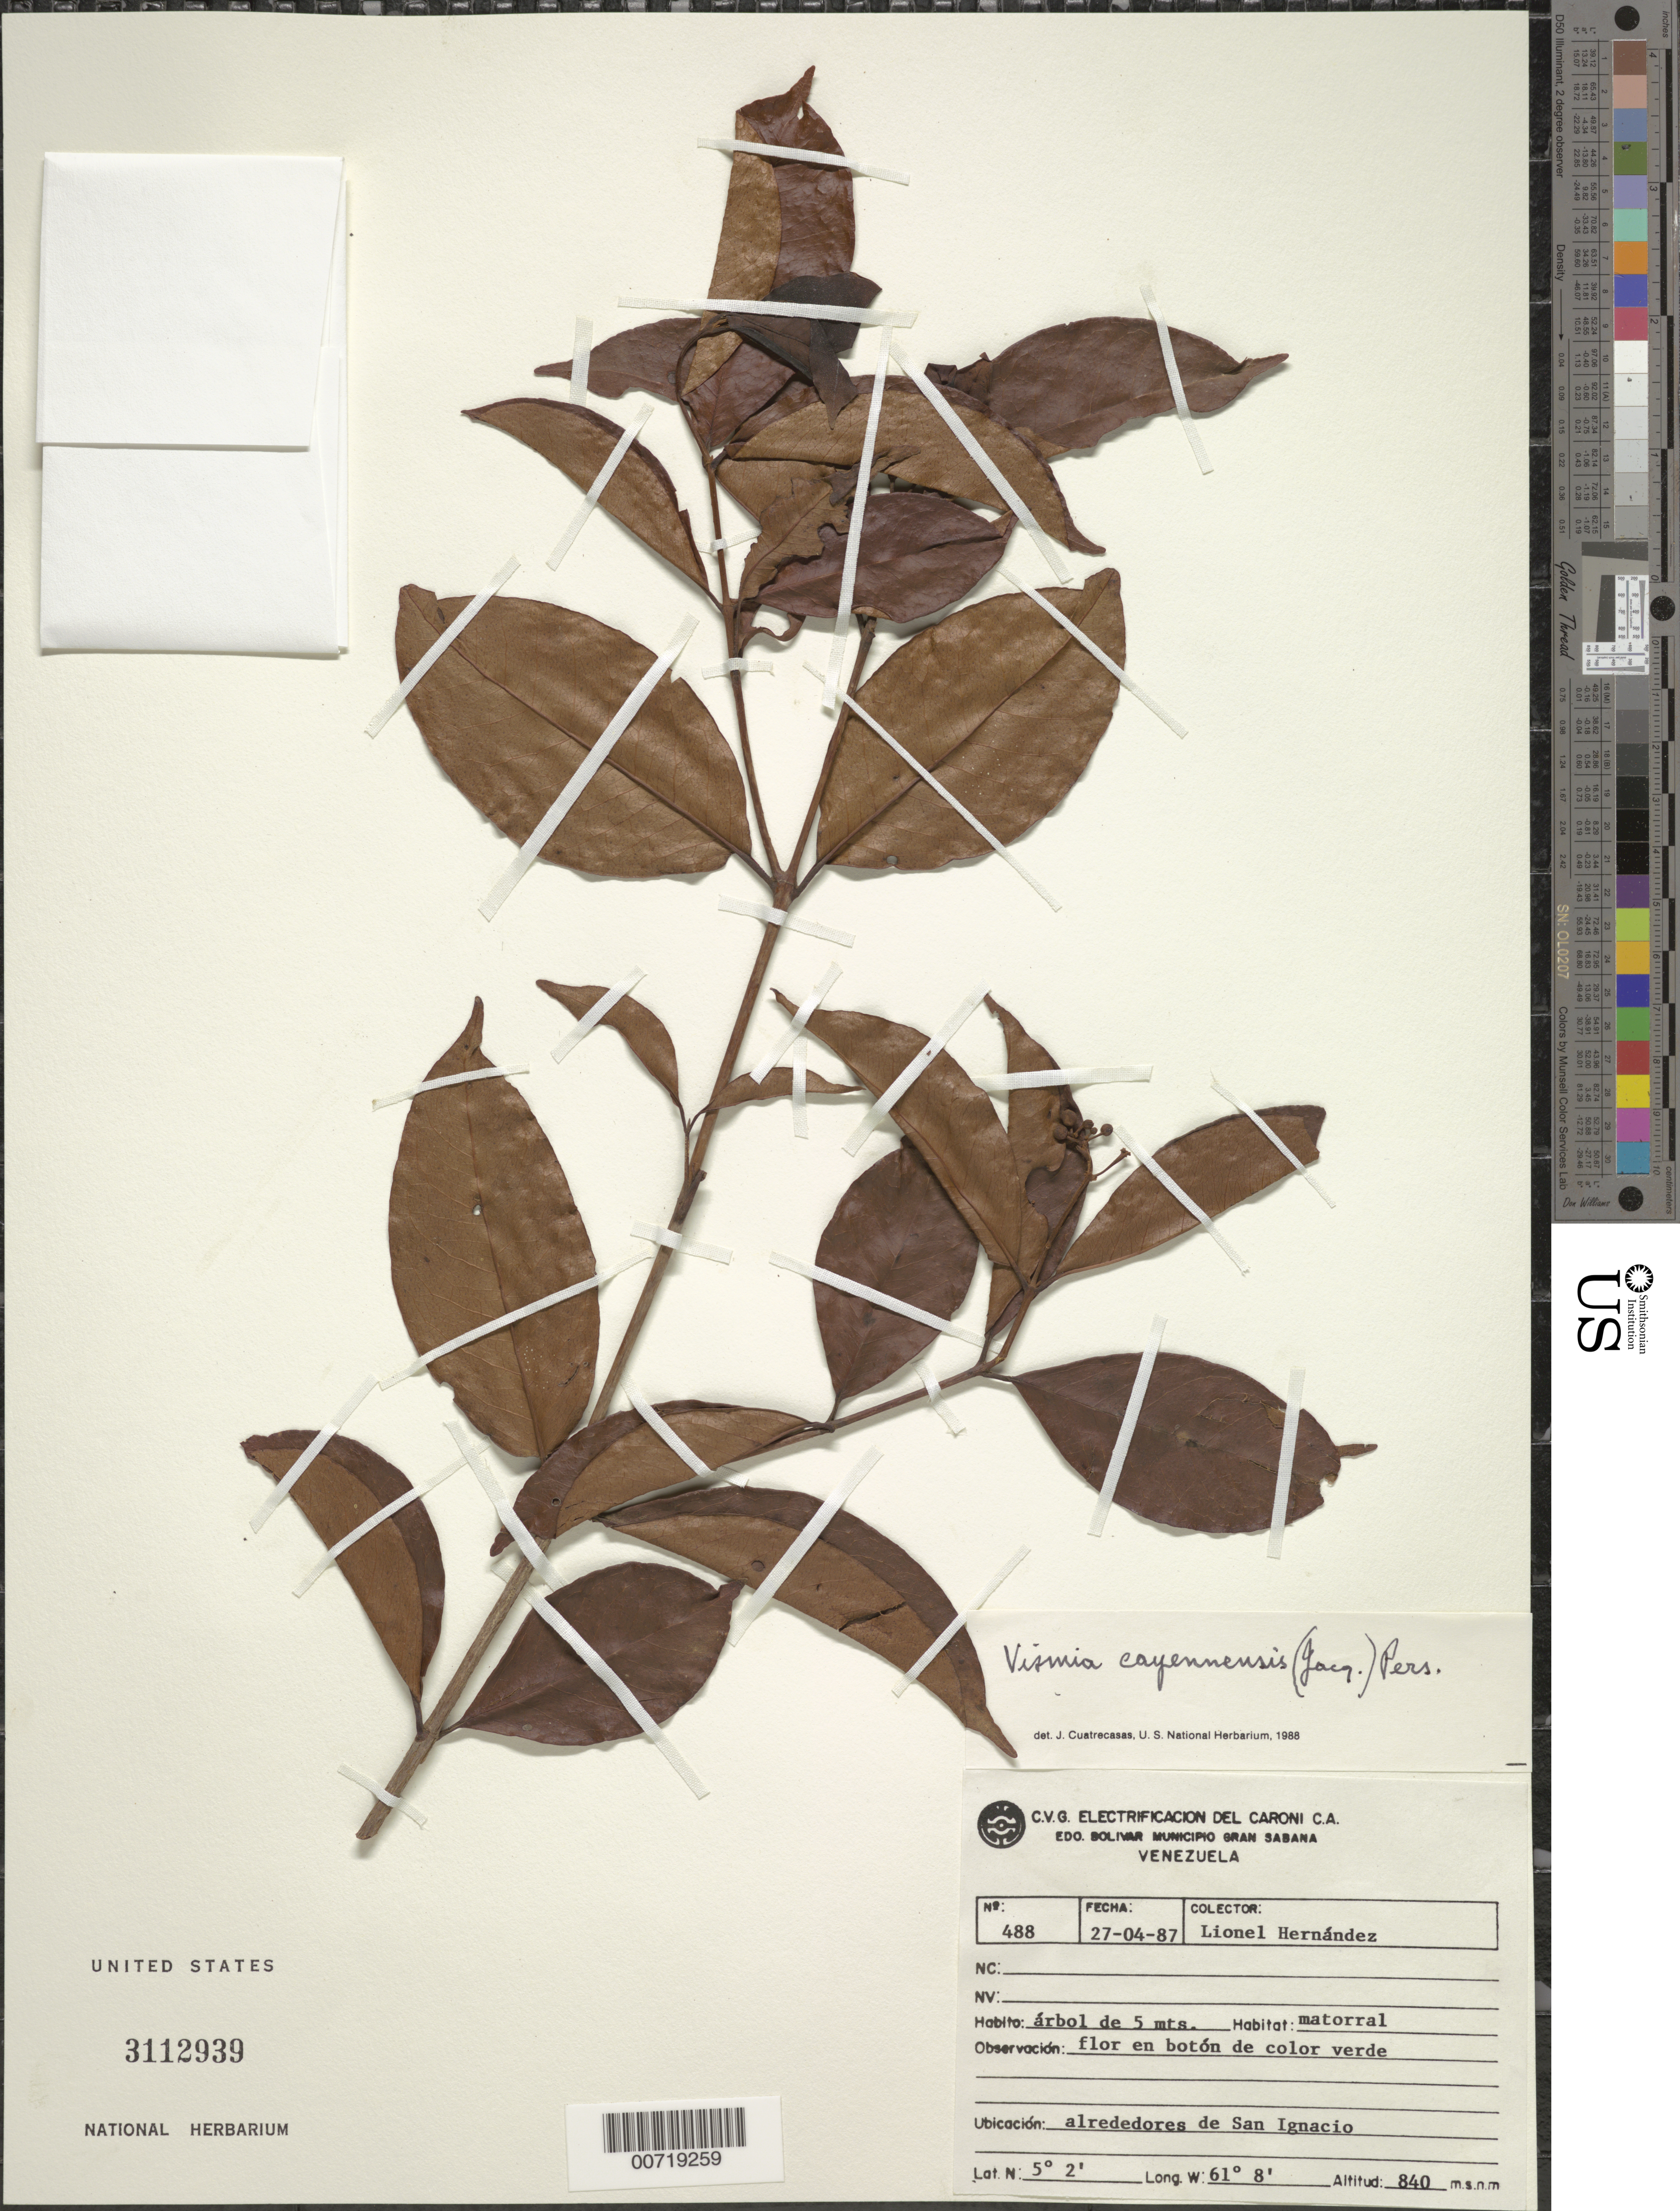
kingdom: Plantae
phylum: Tracheophyta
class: Magnoliopsida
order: Malpighiales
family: Hypericaceae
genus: Vismia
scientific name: Vismia cayennensis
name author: (Jacq.) Pers.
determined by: Cuatrecasas, J.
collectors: L. Hernández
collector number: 840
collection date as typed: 27-Apr-87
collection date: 1987-04-27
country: Venezuela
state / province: Bolívar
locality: Gran Sabana, San Ignacio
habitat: Matorral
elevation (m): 840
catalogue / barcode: US 3112939